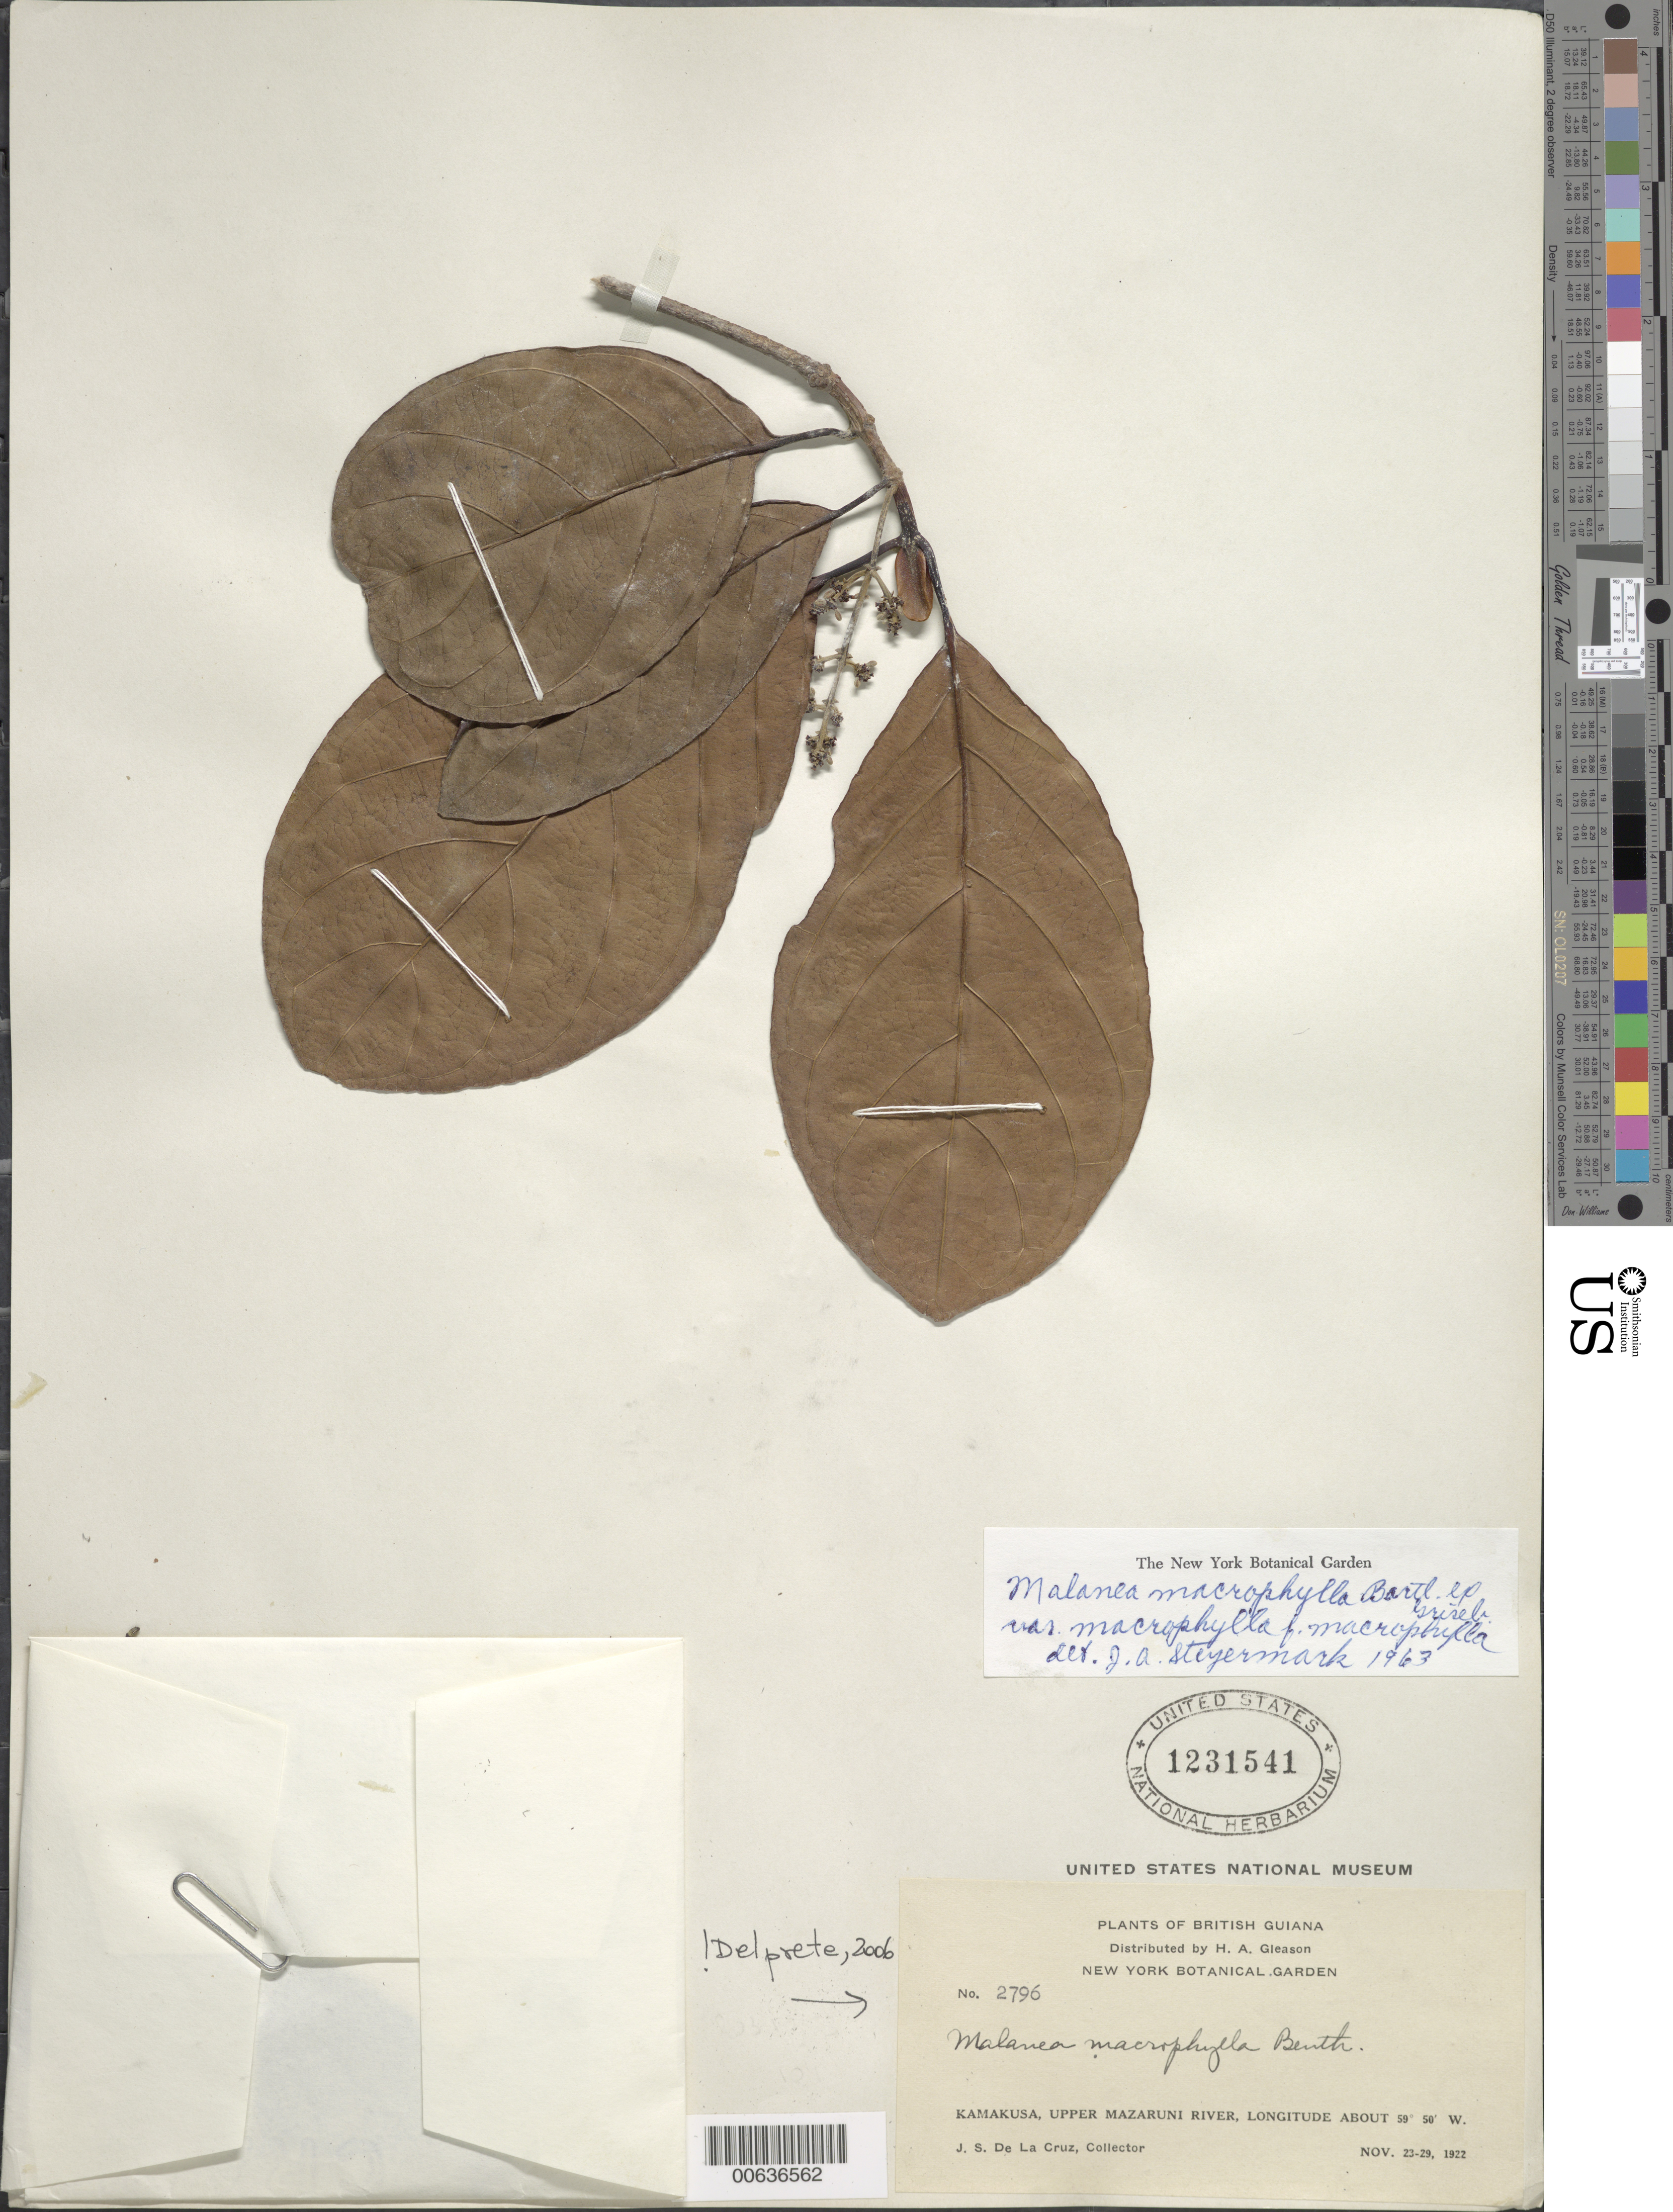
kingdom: Plantae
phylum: Tracheophyta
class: Magnoliopsida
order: Gentianales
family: Rubiaceae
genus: Malanea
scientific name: Malanea macrophylla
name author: Bartl. ex Griseb.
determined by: Delprete, P. G., Herb. de Guyane Cay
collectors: J. S. de la Cruz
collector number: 2796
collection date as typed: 23-Nov-22 to 29-Nov-22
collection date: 1922-11-23/1922-11-29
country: Guyana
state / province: Cuyuni-Mazaruni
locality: Kamakusa, Upper Mazaruni R.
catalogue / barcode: US 1231541